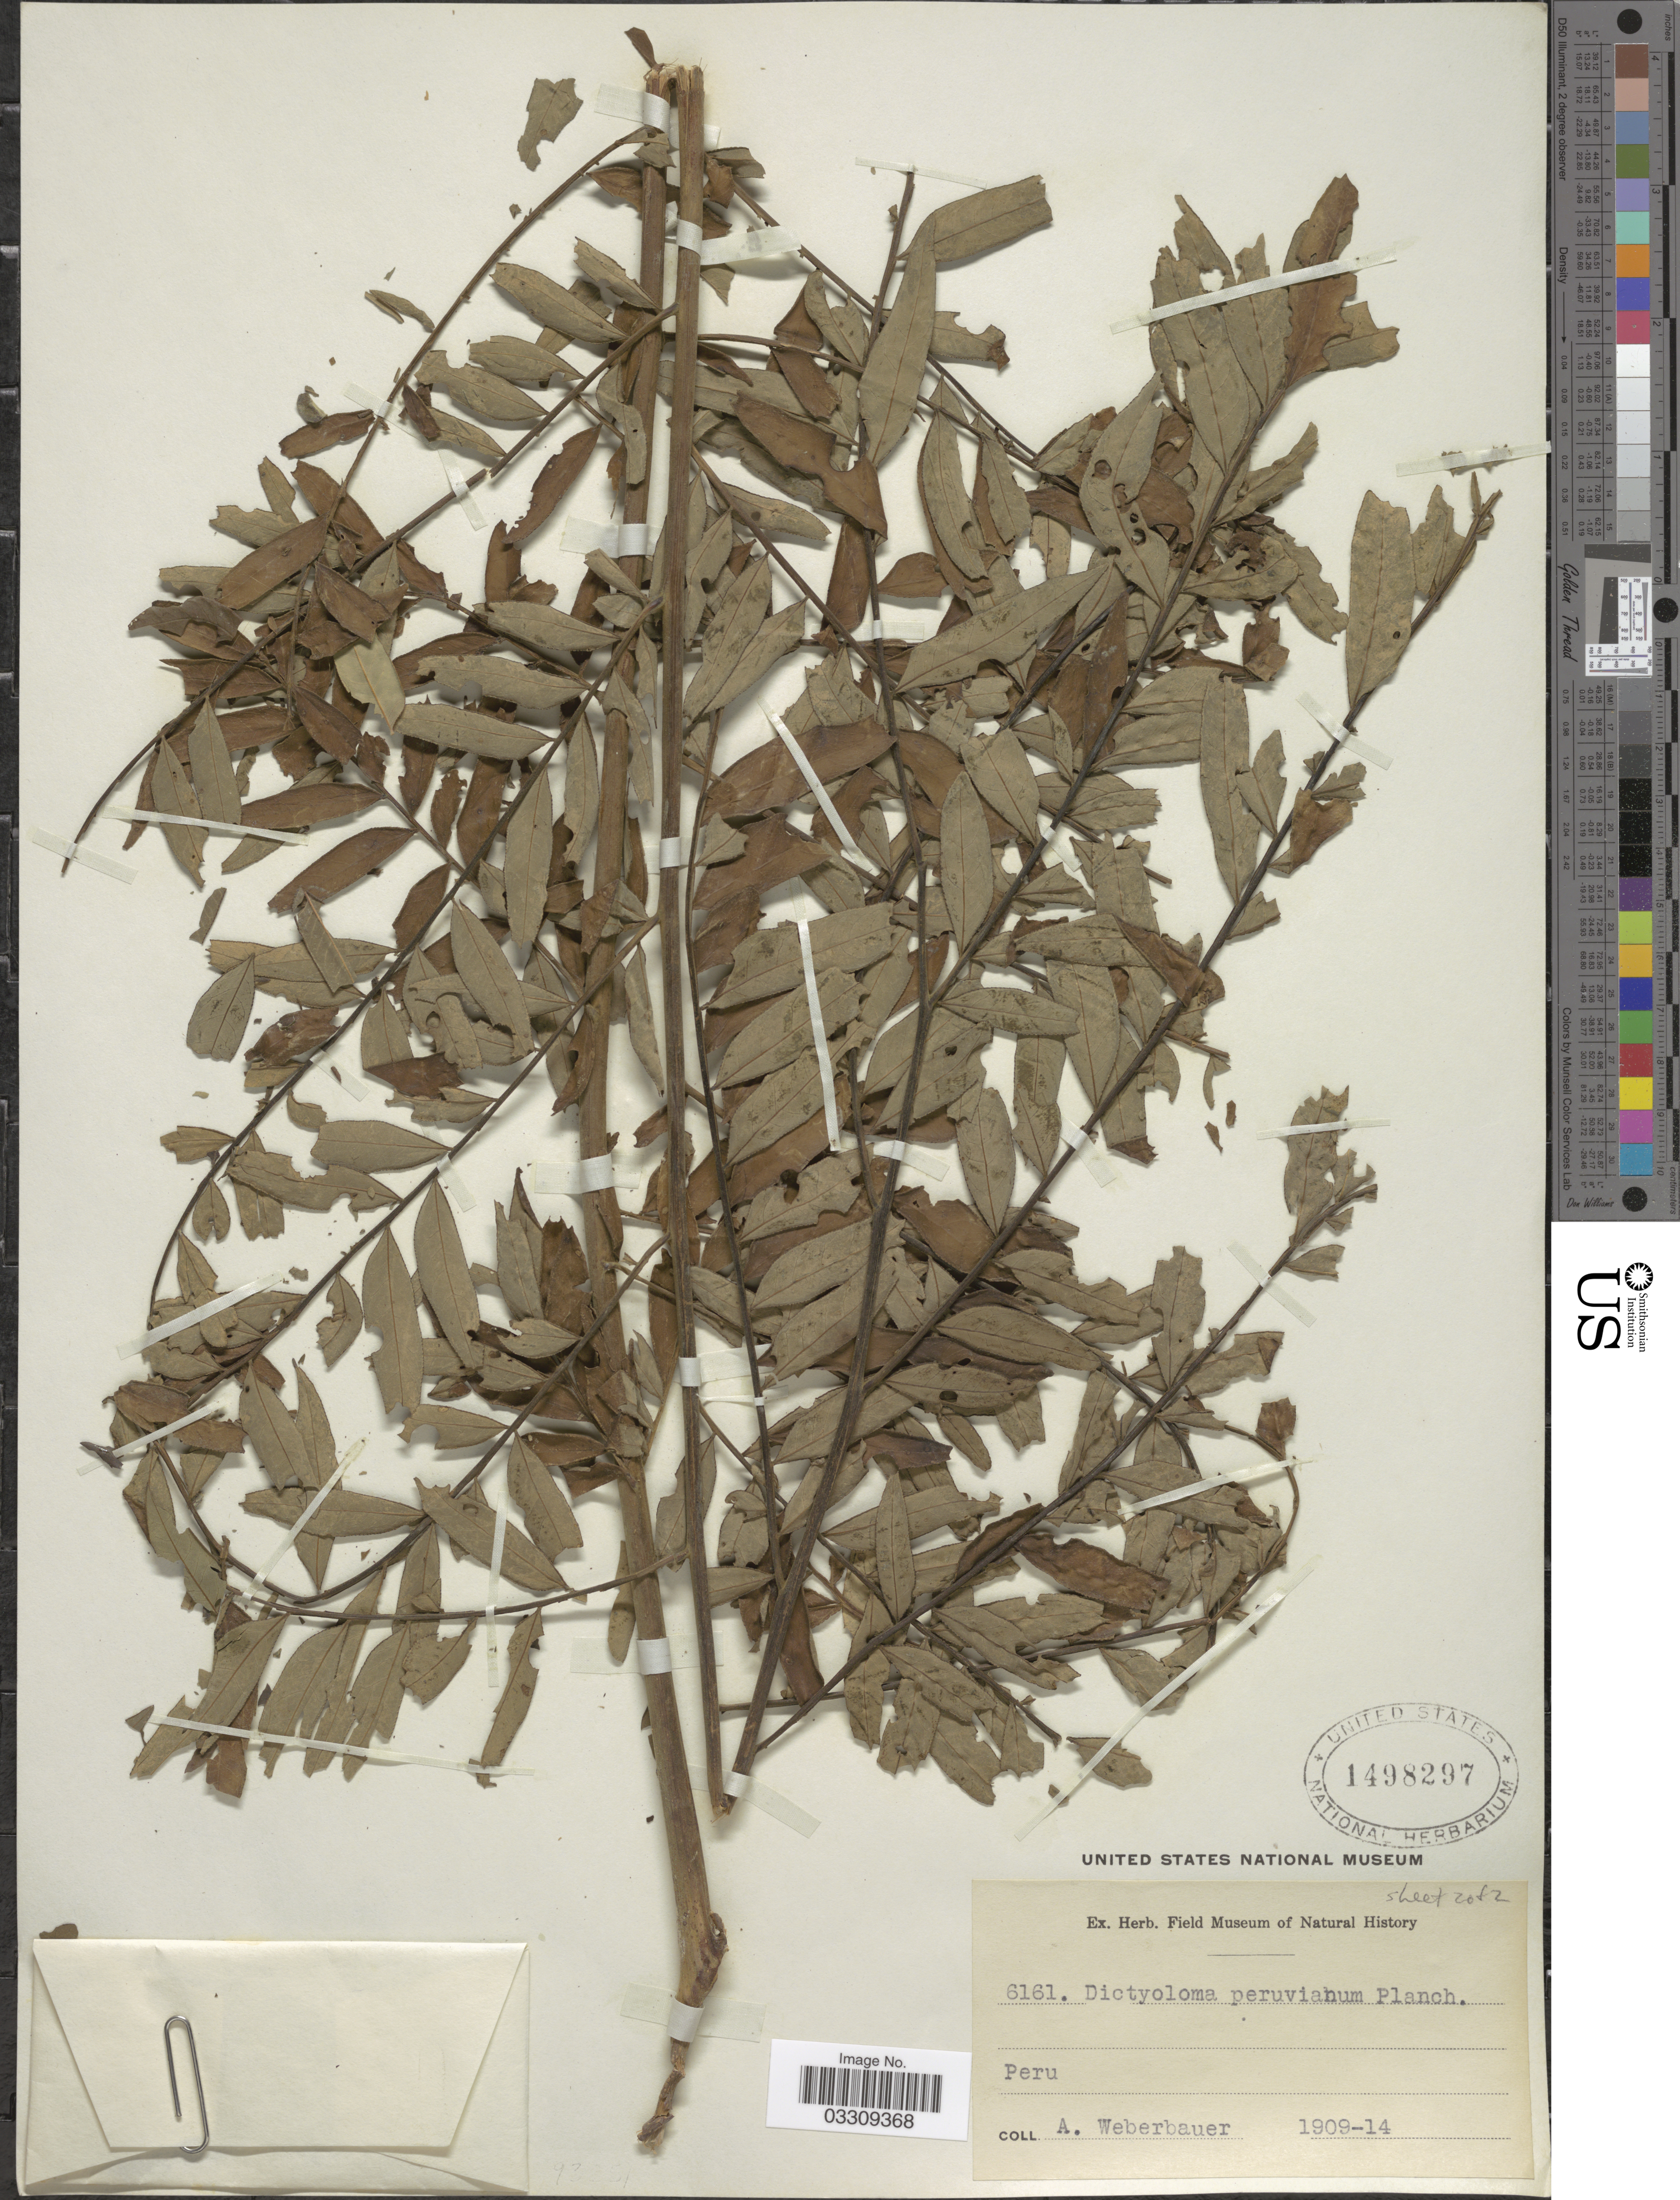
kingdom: Plantae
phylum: Tracheophyta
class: Magnoliopsida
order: Sapindales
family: Rutaceae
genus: Dictyoloma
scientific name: Dictyoloma peruvianum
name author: Planch.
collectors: A. Weberbauer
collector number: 6161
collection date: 1909/1914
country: Peru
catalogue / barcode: US 1498297